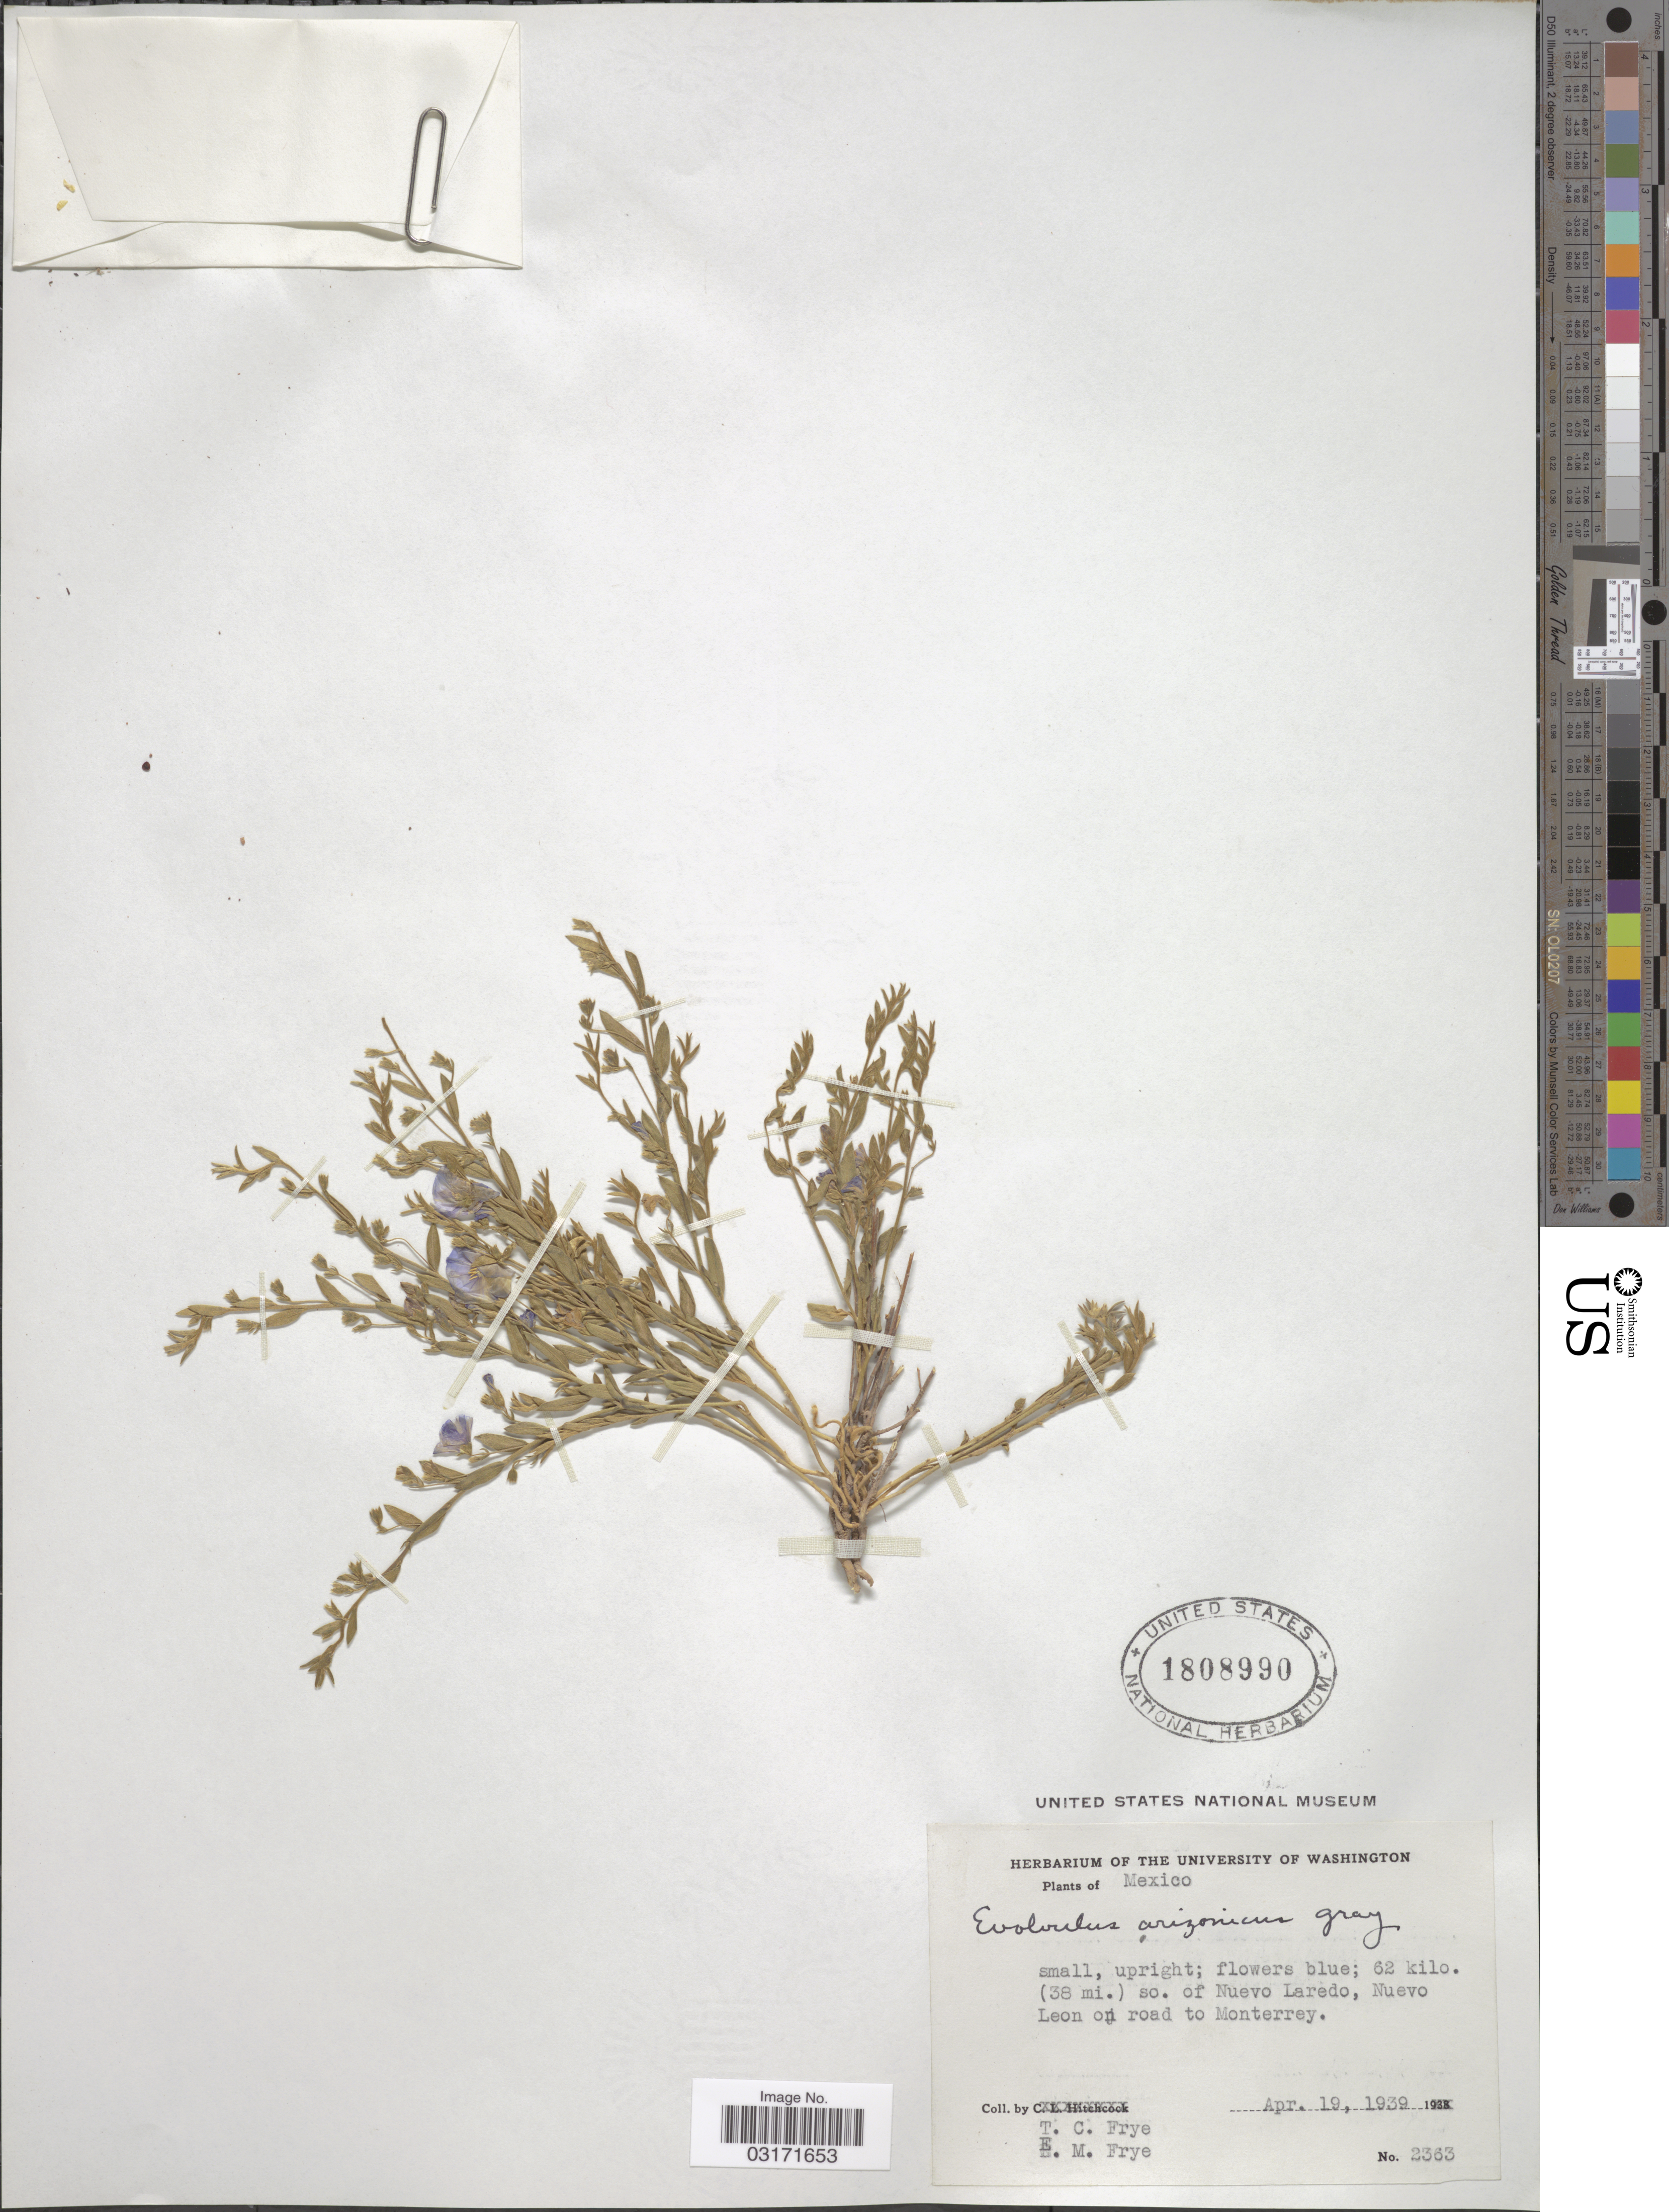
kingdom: Plantae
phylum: Tracheophyta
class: Magnoliopsida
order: Solanales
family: Convolvulaceae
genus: Evolvulus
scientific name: Evolvulus arizonicus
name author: A. Gray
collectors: T. C. Frye & E. Frye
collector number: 2363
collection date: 1939-04-19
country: Mexico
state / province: Nuevo León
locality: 62 kilo. (38 mi.) so. of Nuevo Laredo, Nuevo Leon on road to Monterrey.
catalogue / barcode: US 1808990